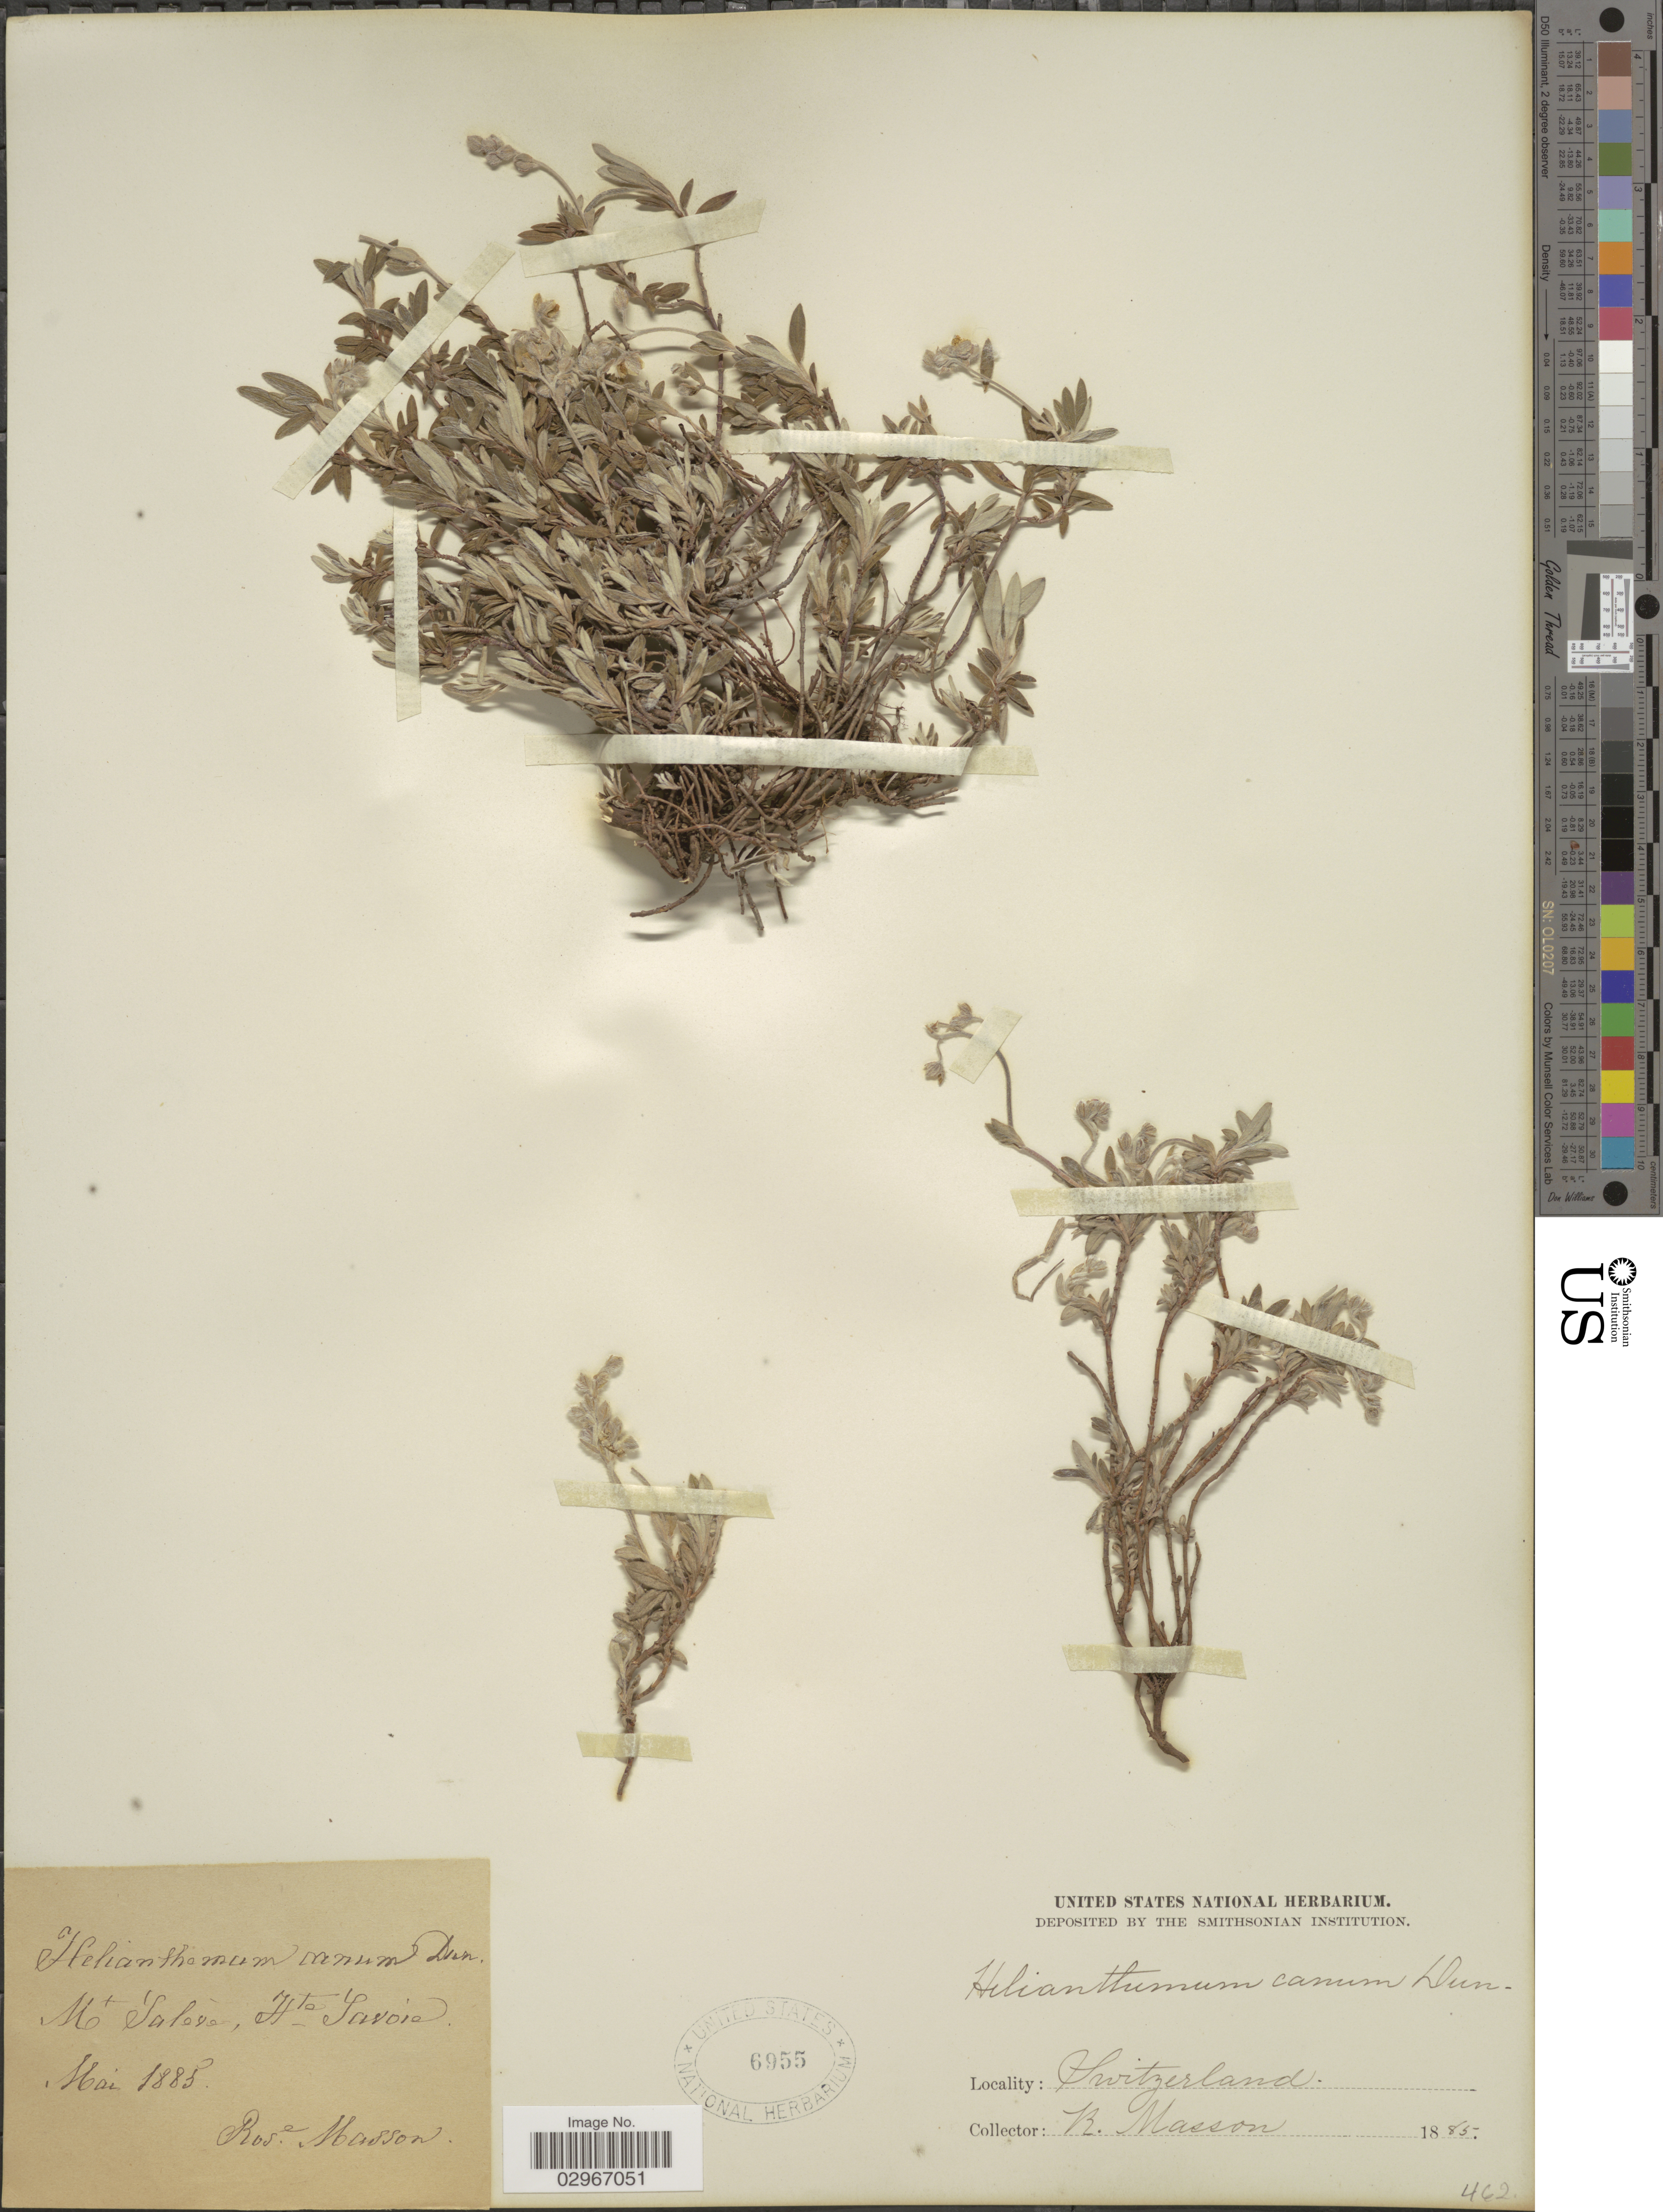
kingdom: Plantae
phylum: Tracheophyta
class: Magnoliopsida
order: Malvales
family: Cistaceae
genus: Helianthemum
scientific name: Helianthemum canum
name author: (L.) Hornem.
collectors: R. Masson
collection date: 1888-05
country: France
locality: Mt. Saleve, Hte. Savoie.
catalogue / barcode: US 6955